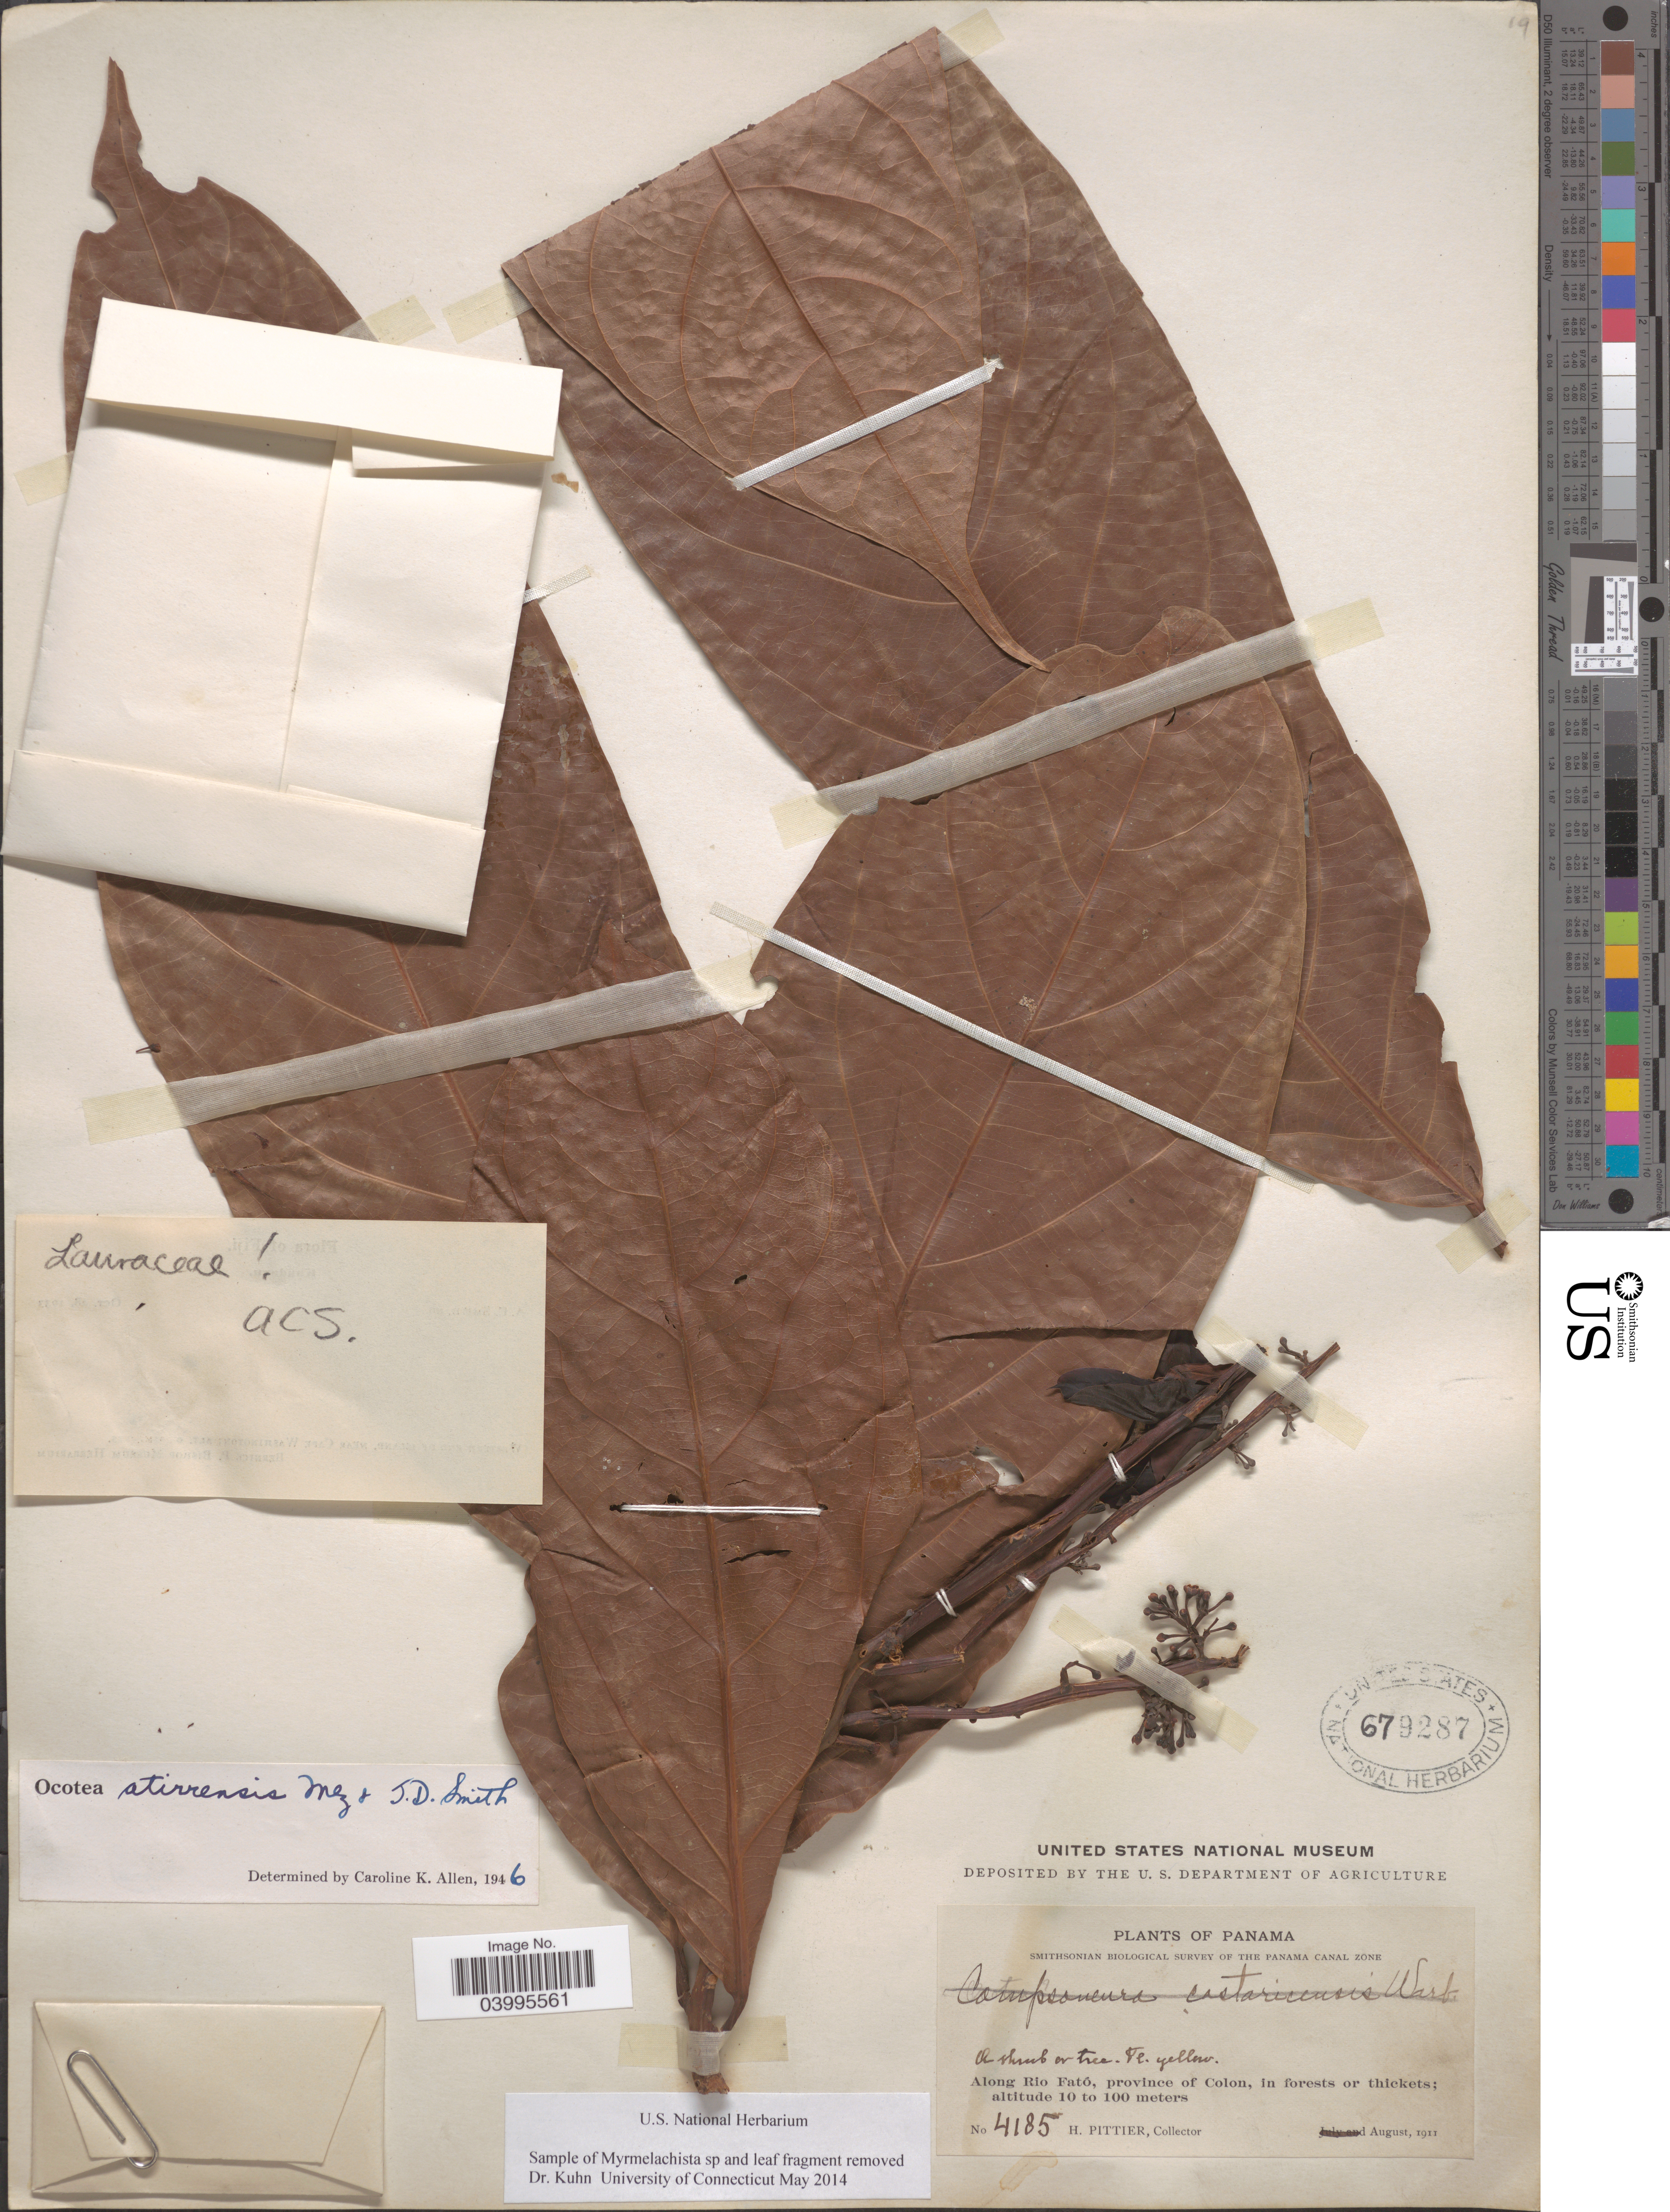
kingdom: Plantae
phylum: Tracheophyta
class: Magnoliopsida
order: Laurales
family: Lauraceae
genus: Ocotea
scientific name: Ocotea atirrensis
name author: Mez & Donn. Sm.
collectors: H. F. Pittier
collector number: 4185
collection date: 1911-08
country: Panama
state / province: Colón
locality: Along Rio Fató, in forests or thickets.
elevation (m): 10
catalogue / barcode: US 679287